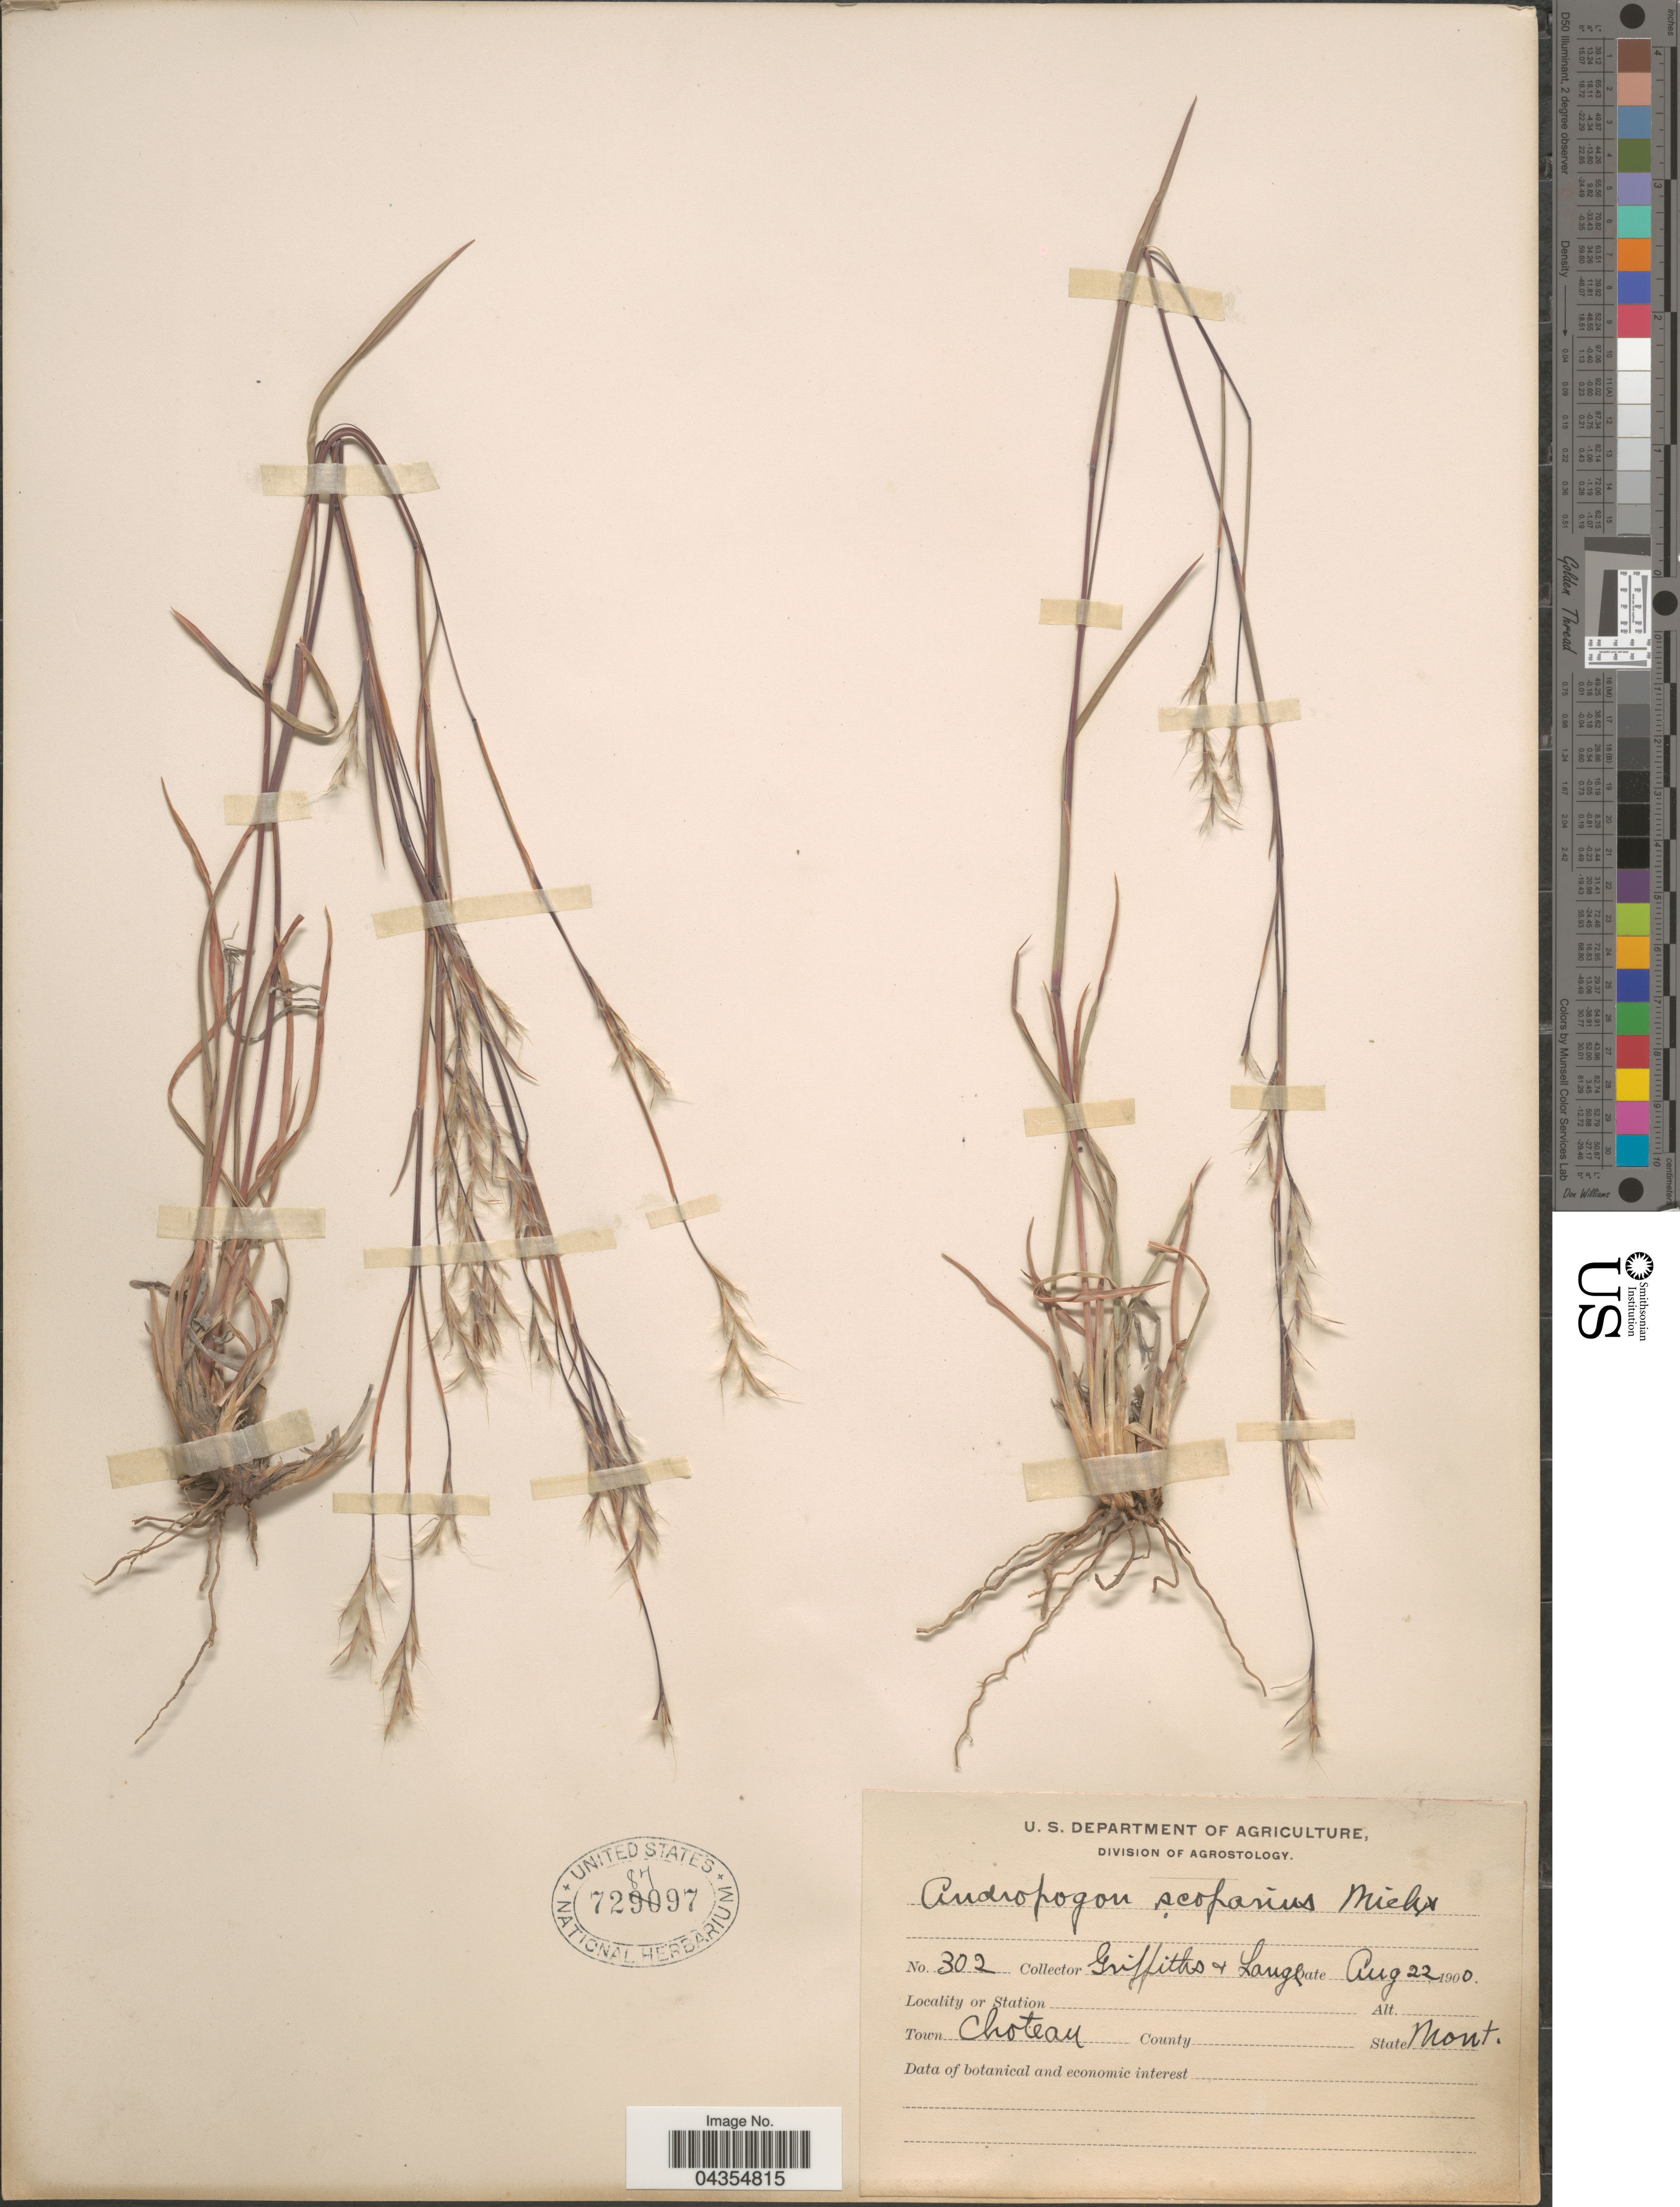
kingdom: Plantae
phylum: Tracheophyta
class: Liliopsida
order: Poales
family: Poaceae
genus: Schizachyrium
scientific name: Schizachyrium sanguineum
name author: (Retz.) Alston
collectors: -- Griffiths & -- Lange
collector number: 302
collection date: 1900-08-22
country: United States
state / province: Montana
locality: Town Choteau.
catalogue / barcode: US 728797